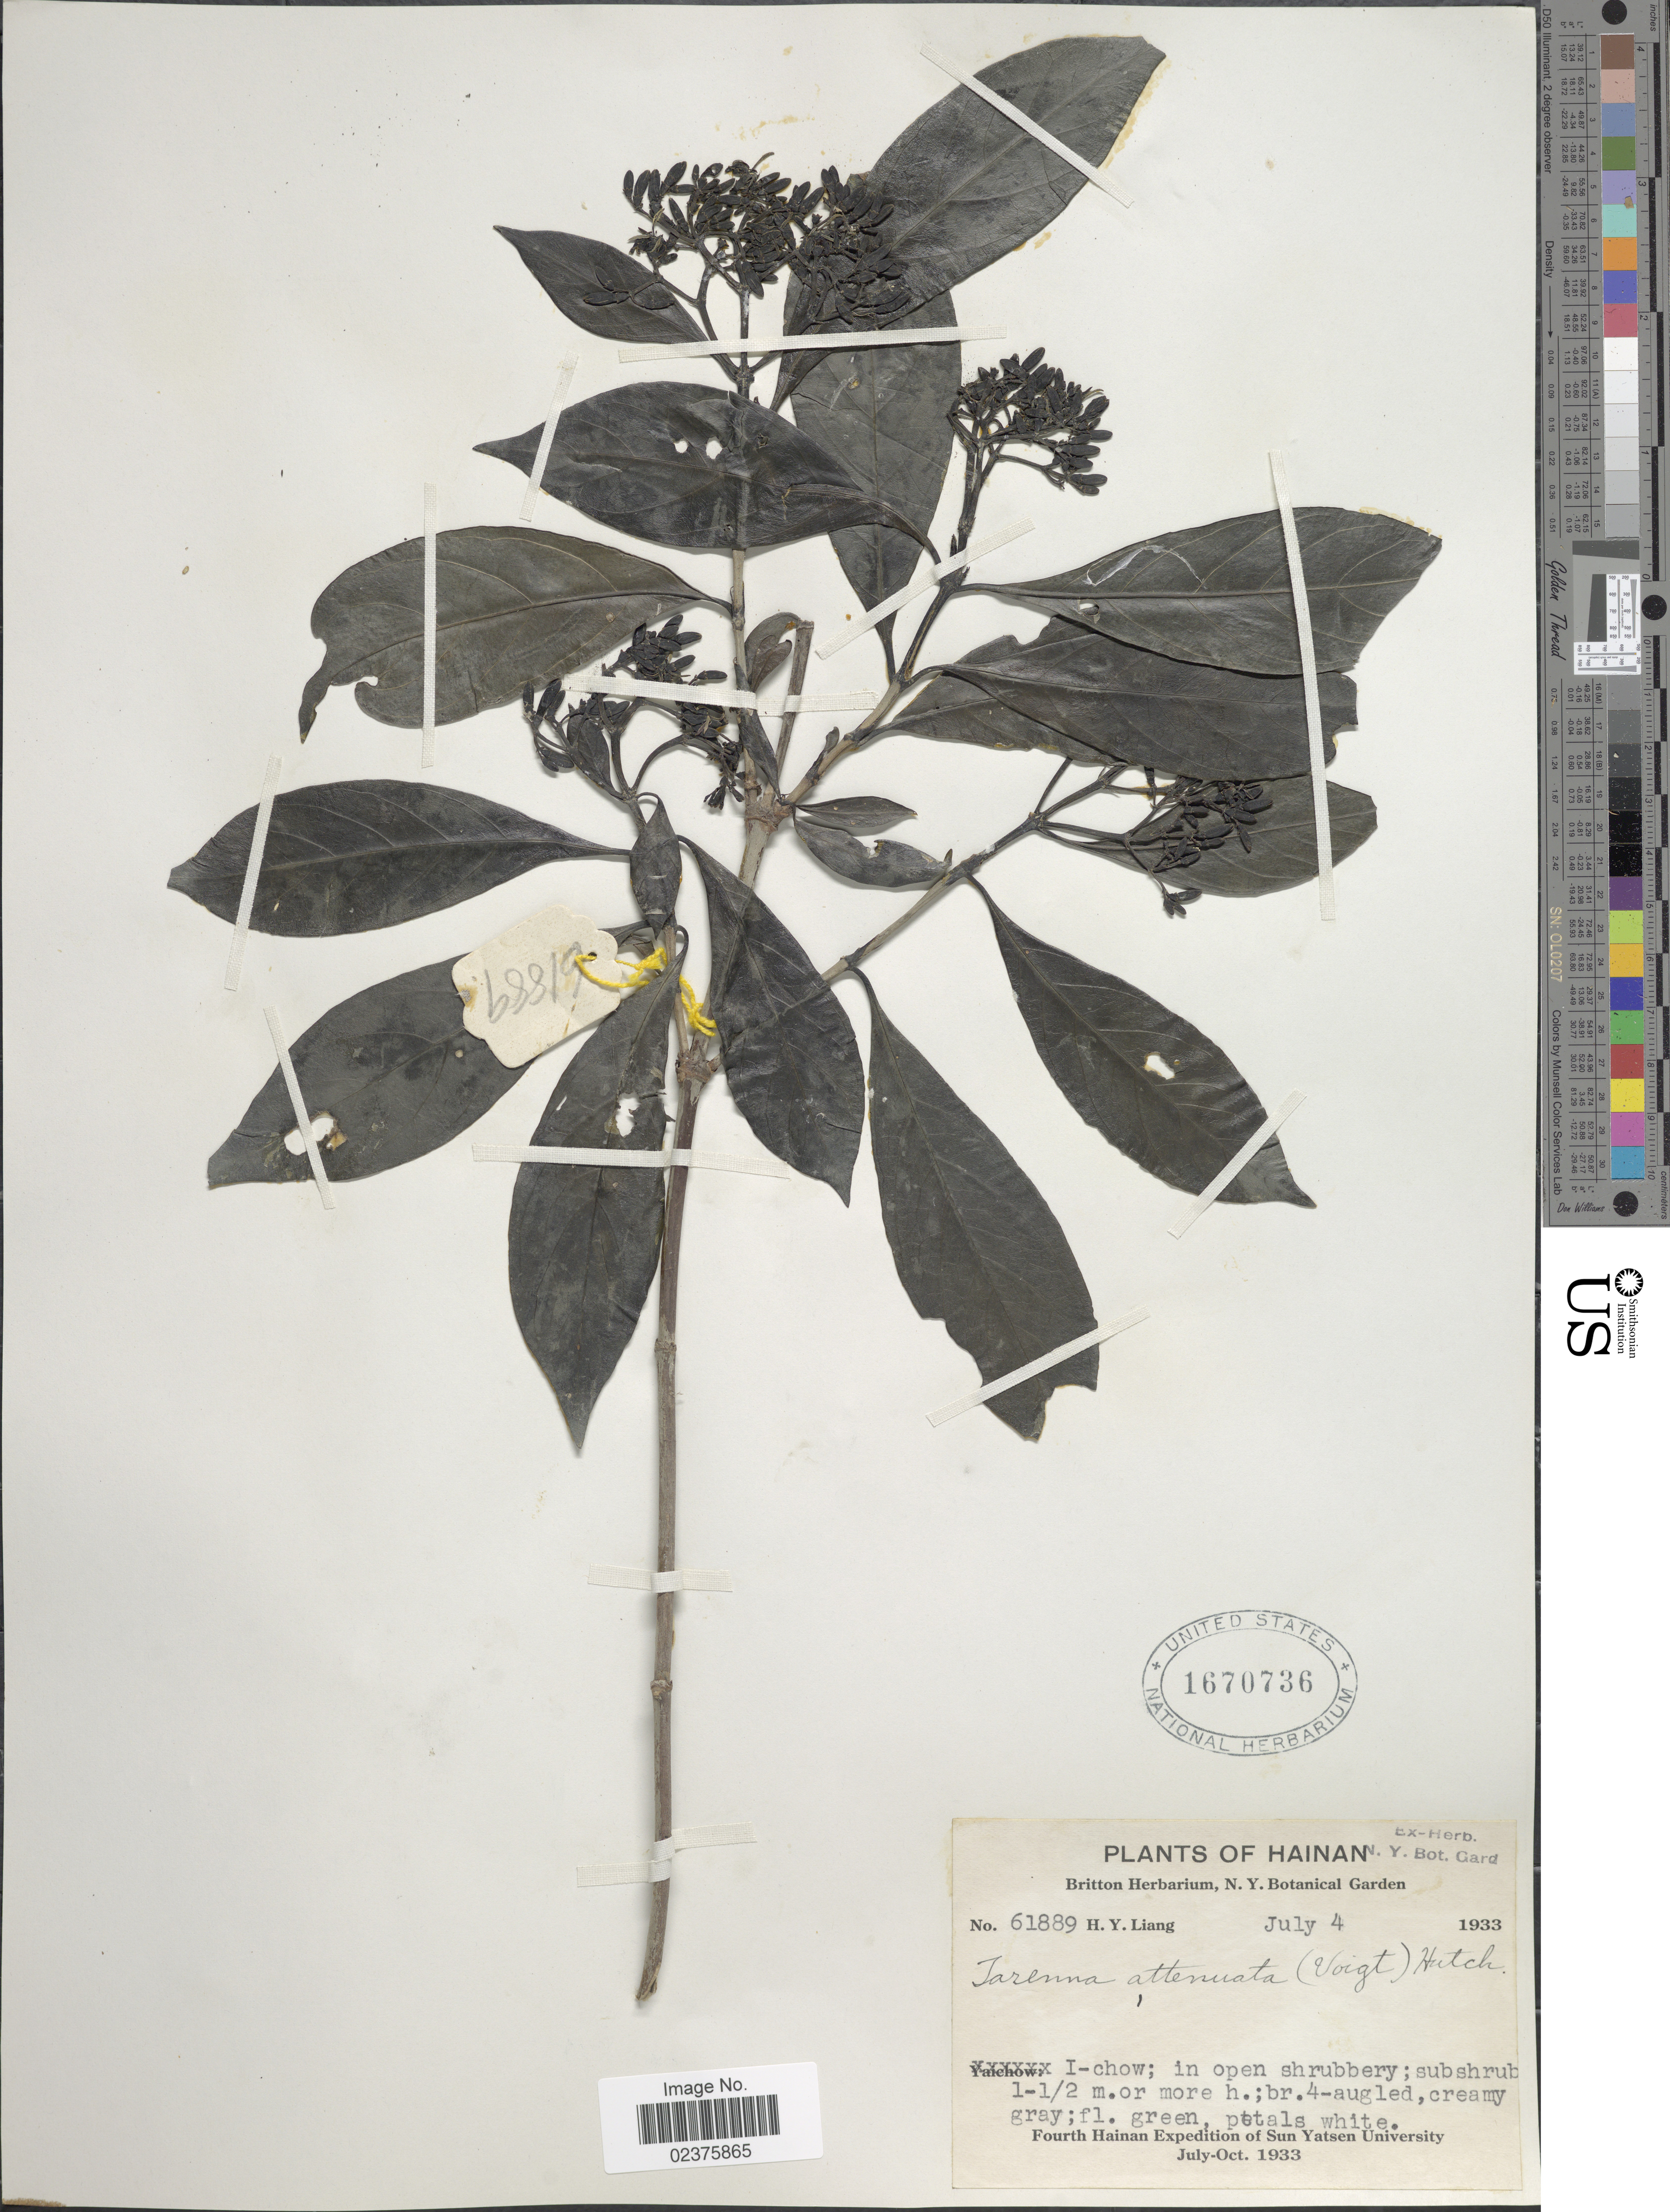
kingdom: Plantae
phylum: Tracheophyta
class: Magnoliopsida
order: Gentianales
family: Rubiaceae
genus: Tarenna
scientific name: Tarenna attenuata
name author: (Hook. f.) Hutchinson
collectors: H. Y. Liang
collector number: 61889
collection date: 1933-07-04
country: China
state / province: Hainan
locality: I-chow: in open shrubbery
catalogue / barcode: US 1670736